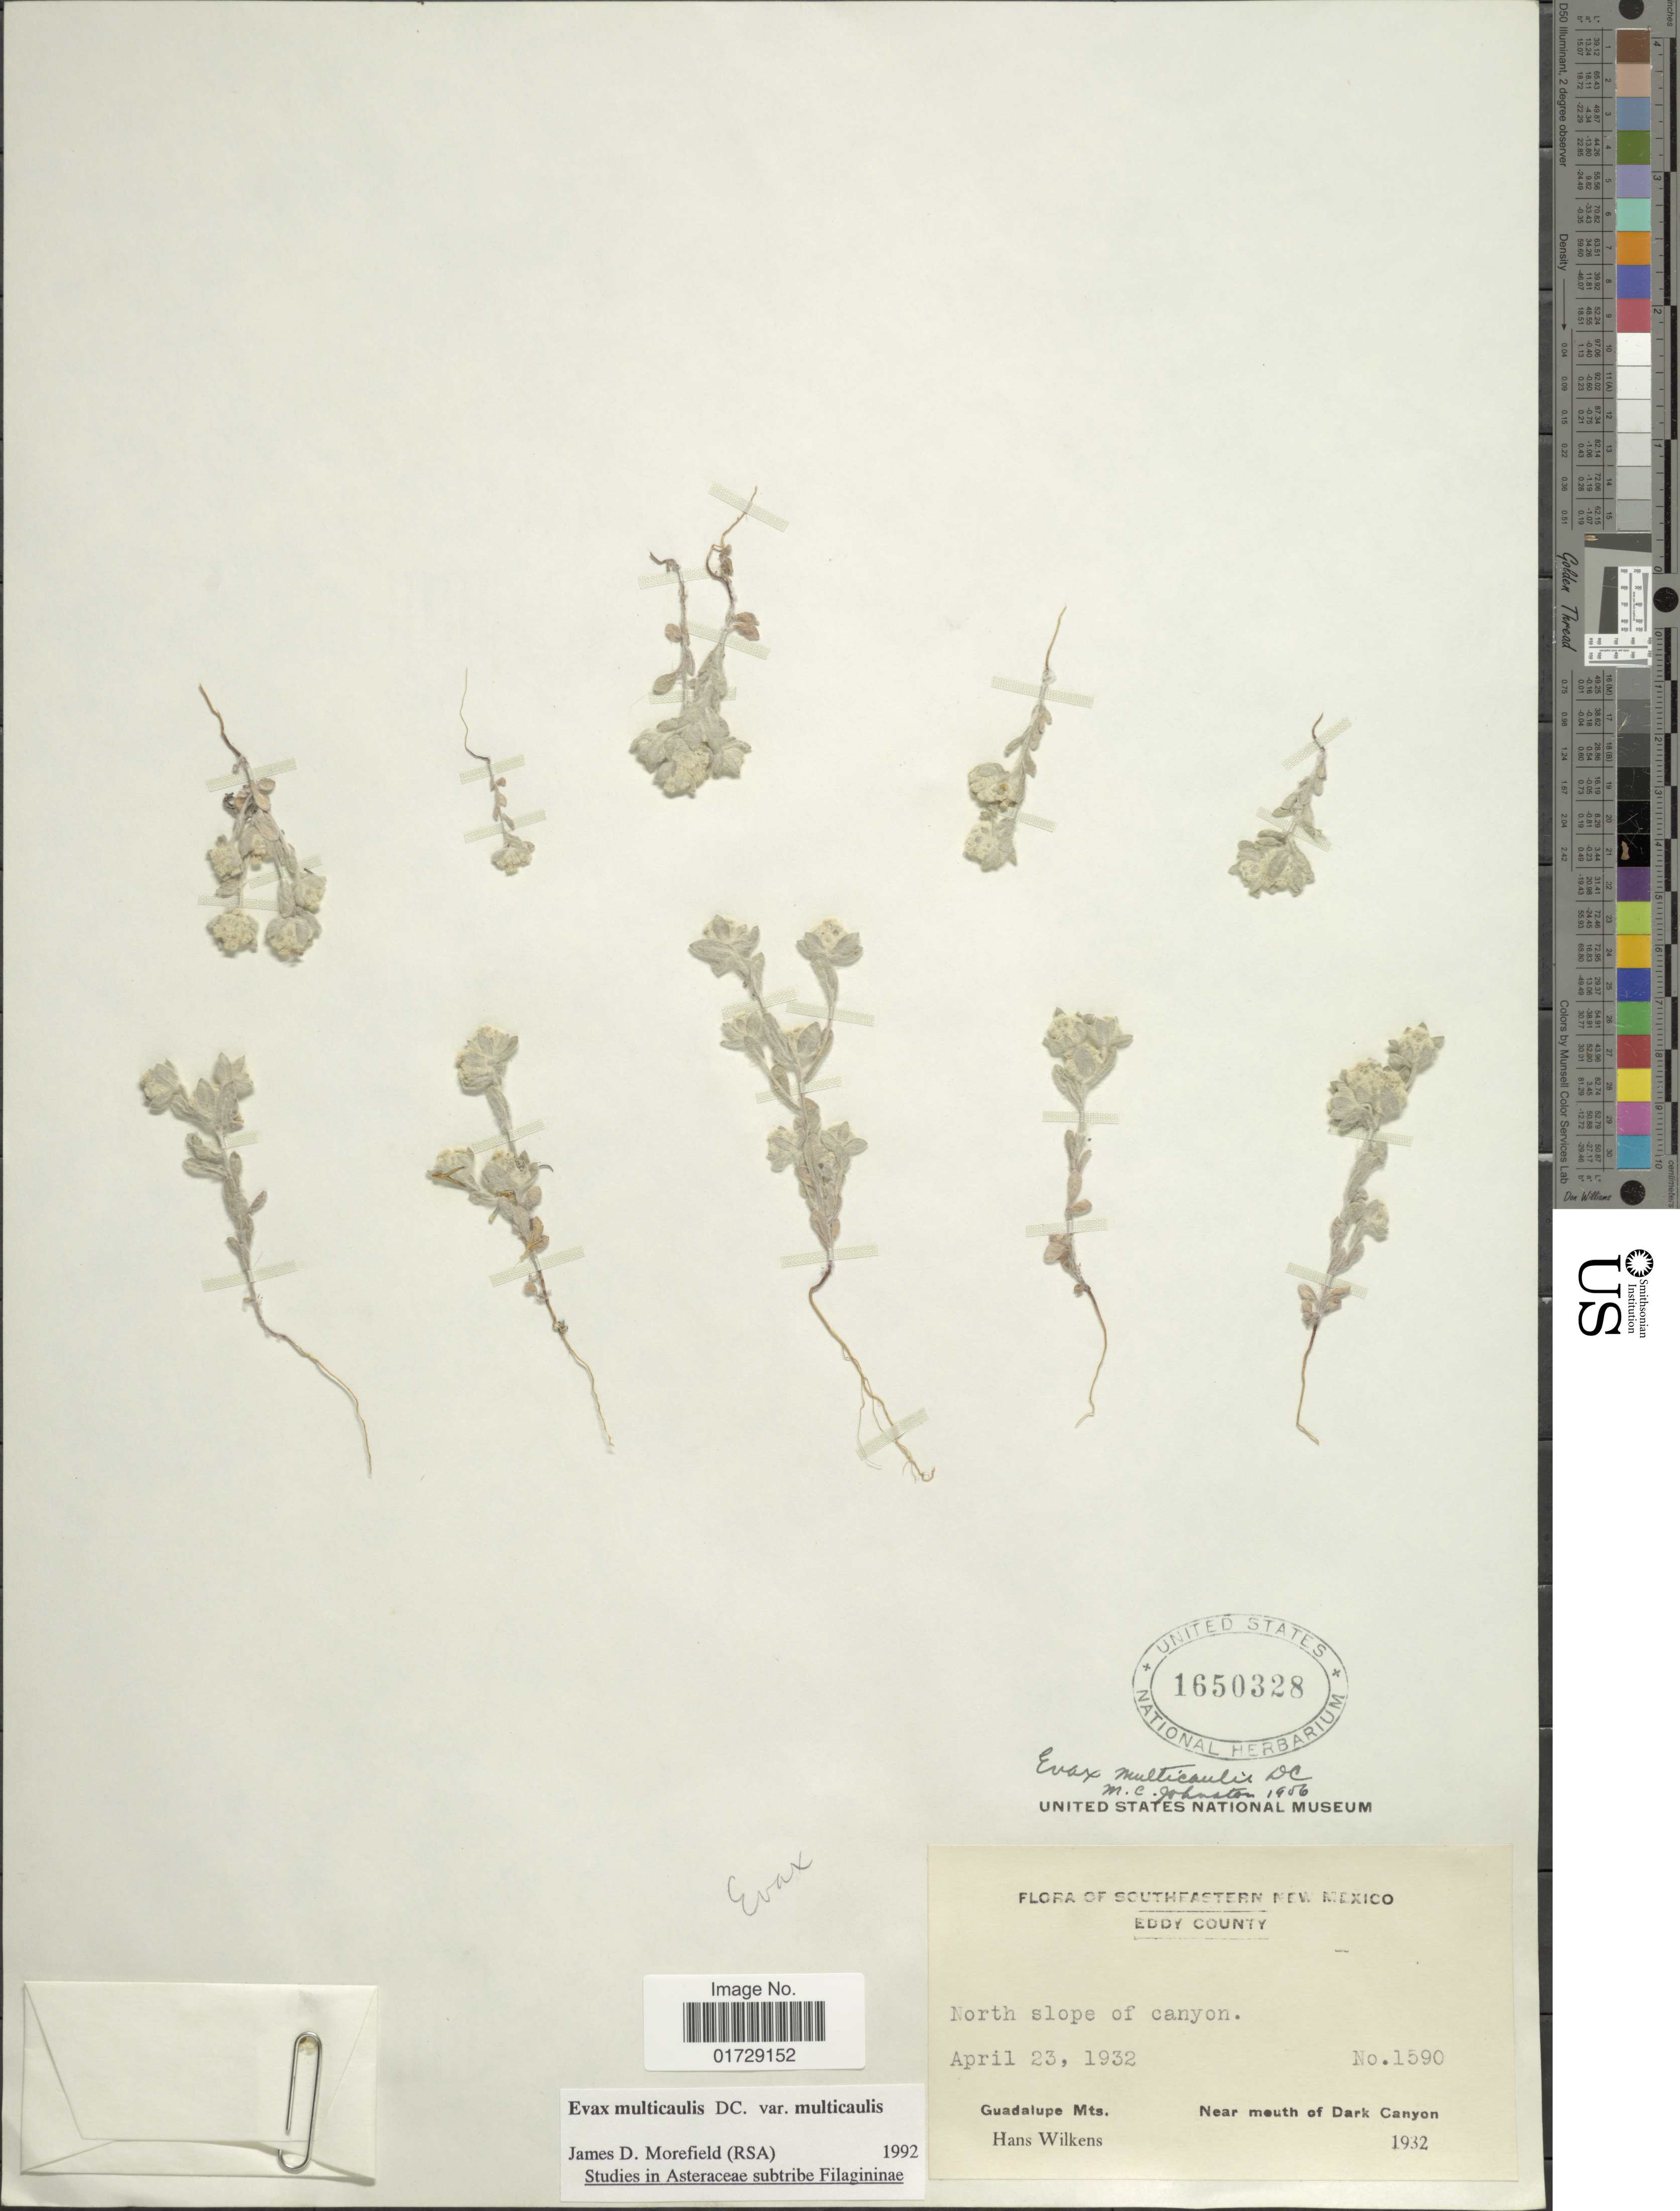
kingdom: Plantae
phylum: Tracheophyta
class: Magnoliopsida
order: Asterales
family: Asteraceae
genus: Evax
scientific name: Evax multicaulis var. multicaulis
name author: DC.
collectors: H. Wilkens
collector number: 1590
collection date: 1932-04-23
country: United States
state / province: New Mexico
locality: Southeastern New Mexico, Eddy County, North slope of canyon, Guadalupe Mts., near mouth of Dark Canyon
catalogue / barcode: US 1650328